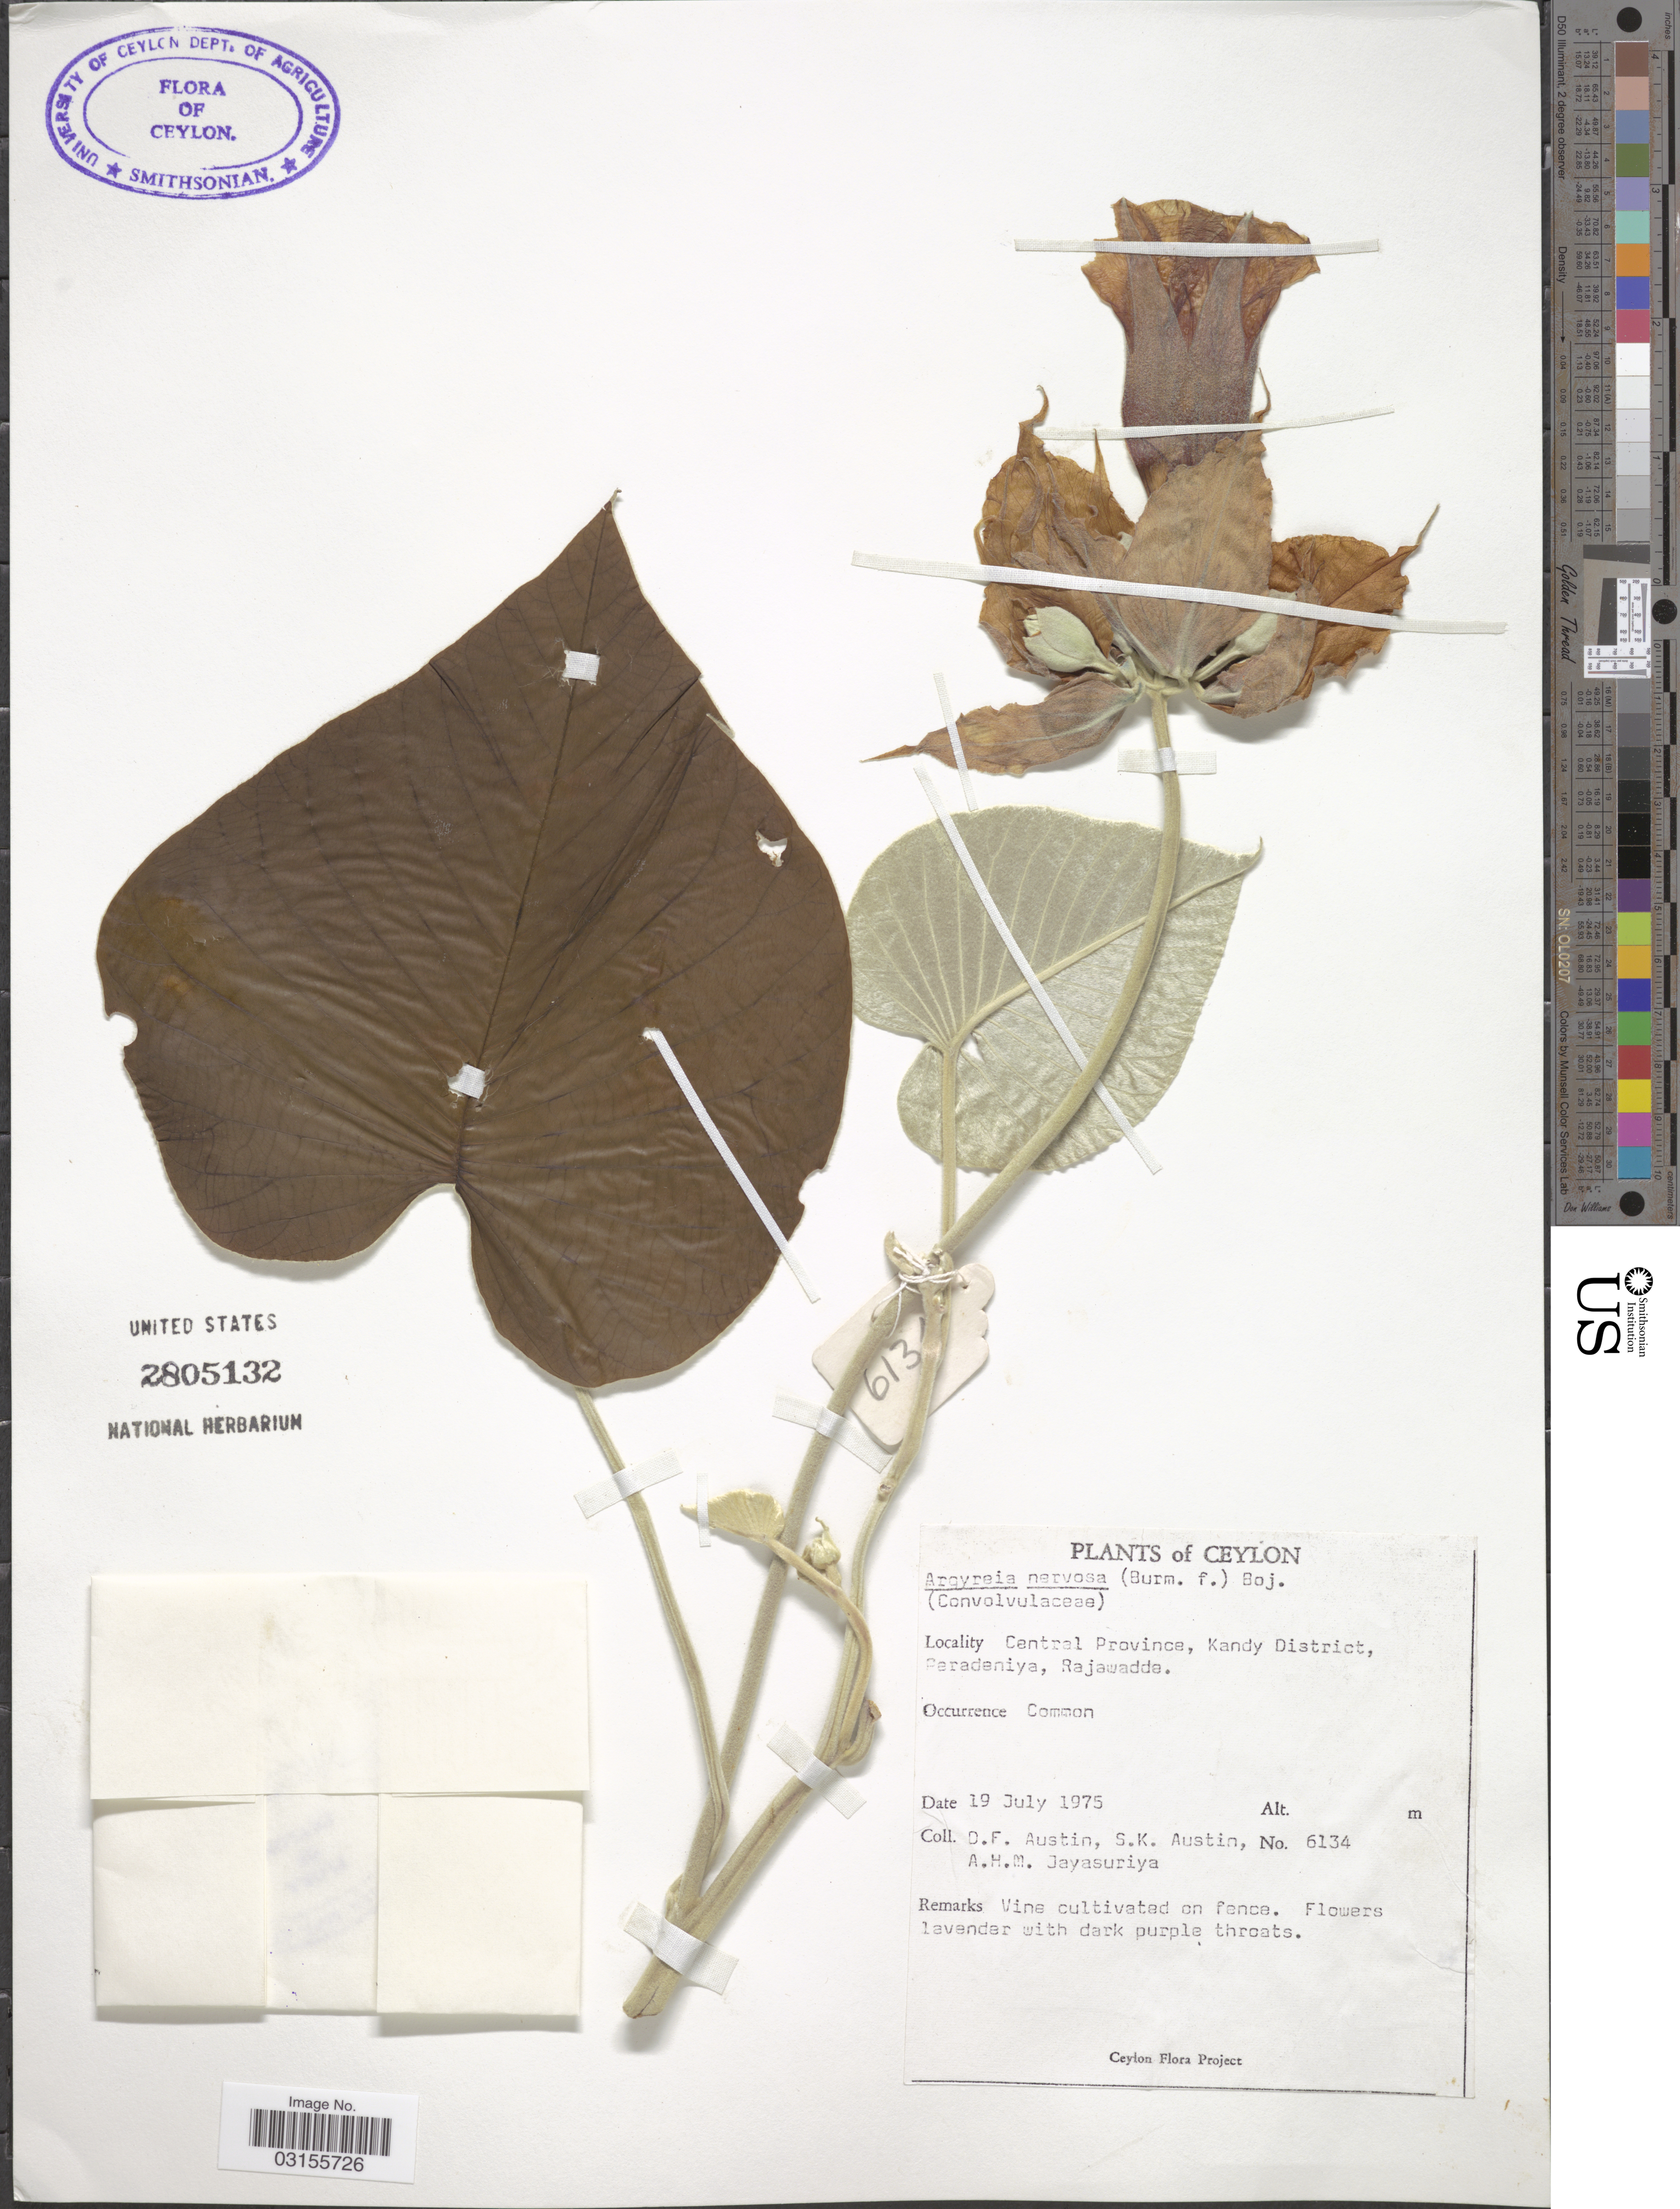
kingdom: Plantae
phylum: Tracheophyta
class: Magnoliopsida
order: Solanales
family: Convolvulaceae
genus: Argyreia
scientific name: Argyreia nervosa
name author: (Burm. f.) Bojer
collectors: D. Austin, S. Austin & A. H. Jayasuriya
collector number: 6134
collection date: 1975-07-19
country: Sri Lanka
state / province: Central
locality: Ceylon. Kandy District, Peradeniya, Rajawadda.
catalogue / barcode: US 2805132